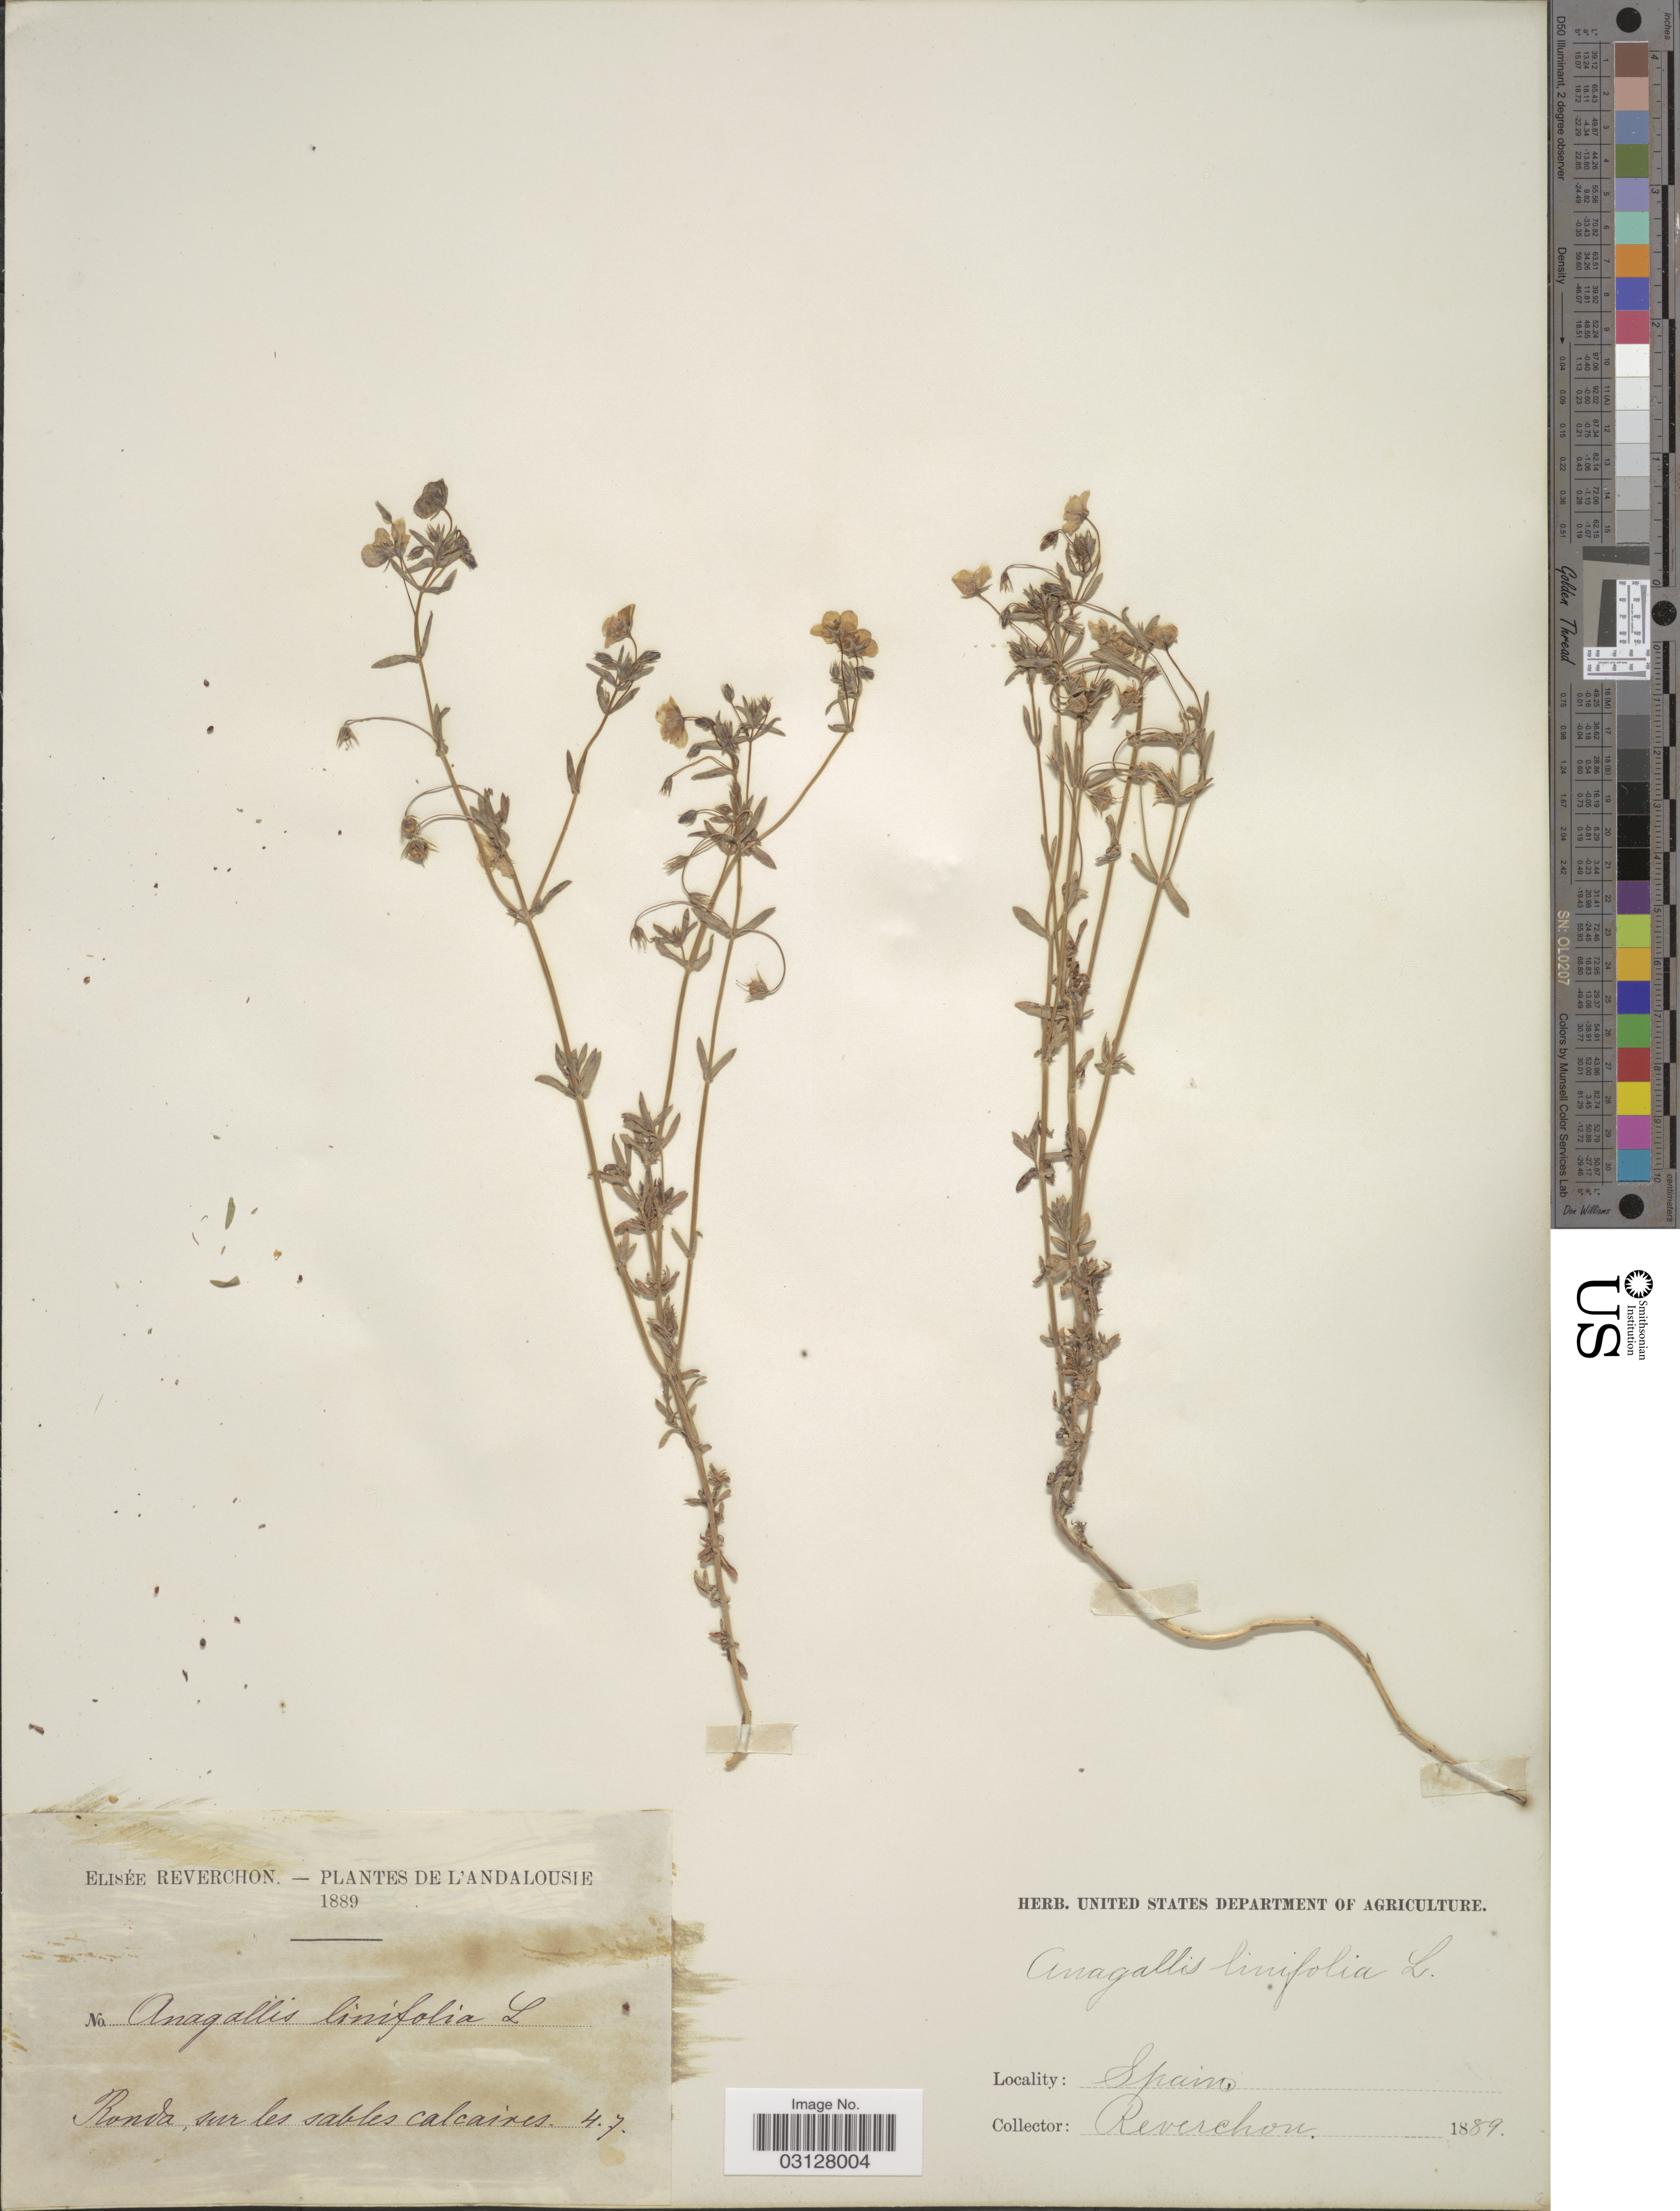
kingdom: Plantae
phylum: Tracheophyta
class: Magnoliopsida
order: Ericales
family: Primulaceae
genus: Anagallis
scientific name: Anagallis linifolia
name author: L.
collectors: E. Reverchon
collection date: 1889-07-04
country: Spain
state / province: Andalucía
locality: L'Andalousie. Ronda, sur les sables calcaires.